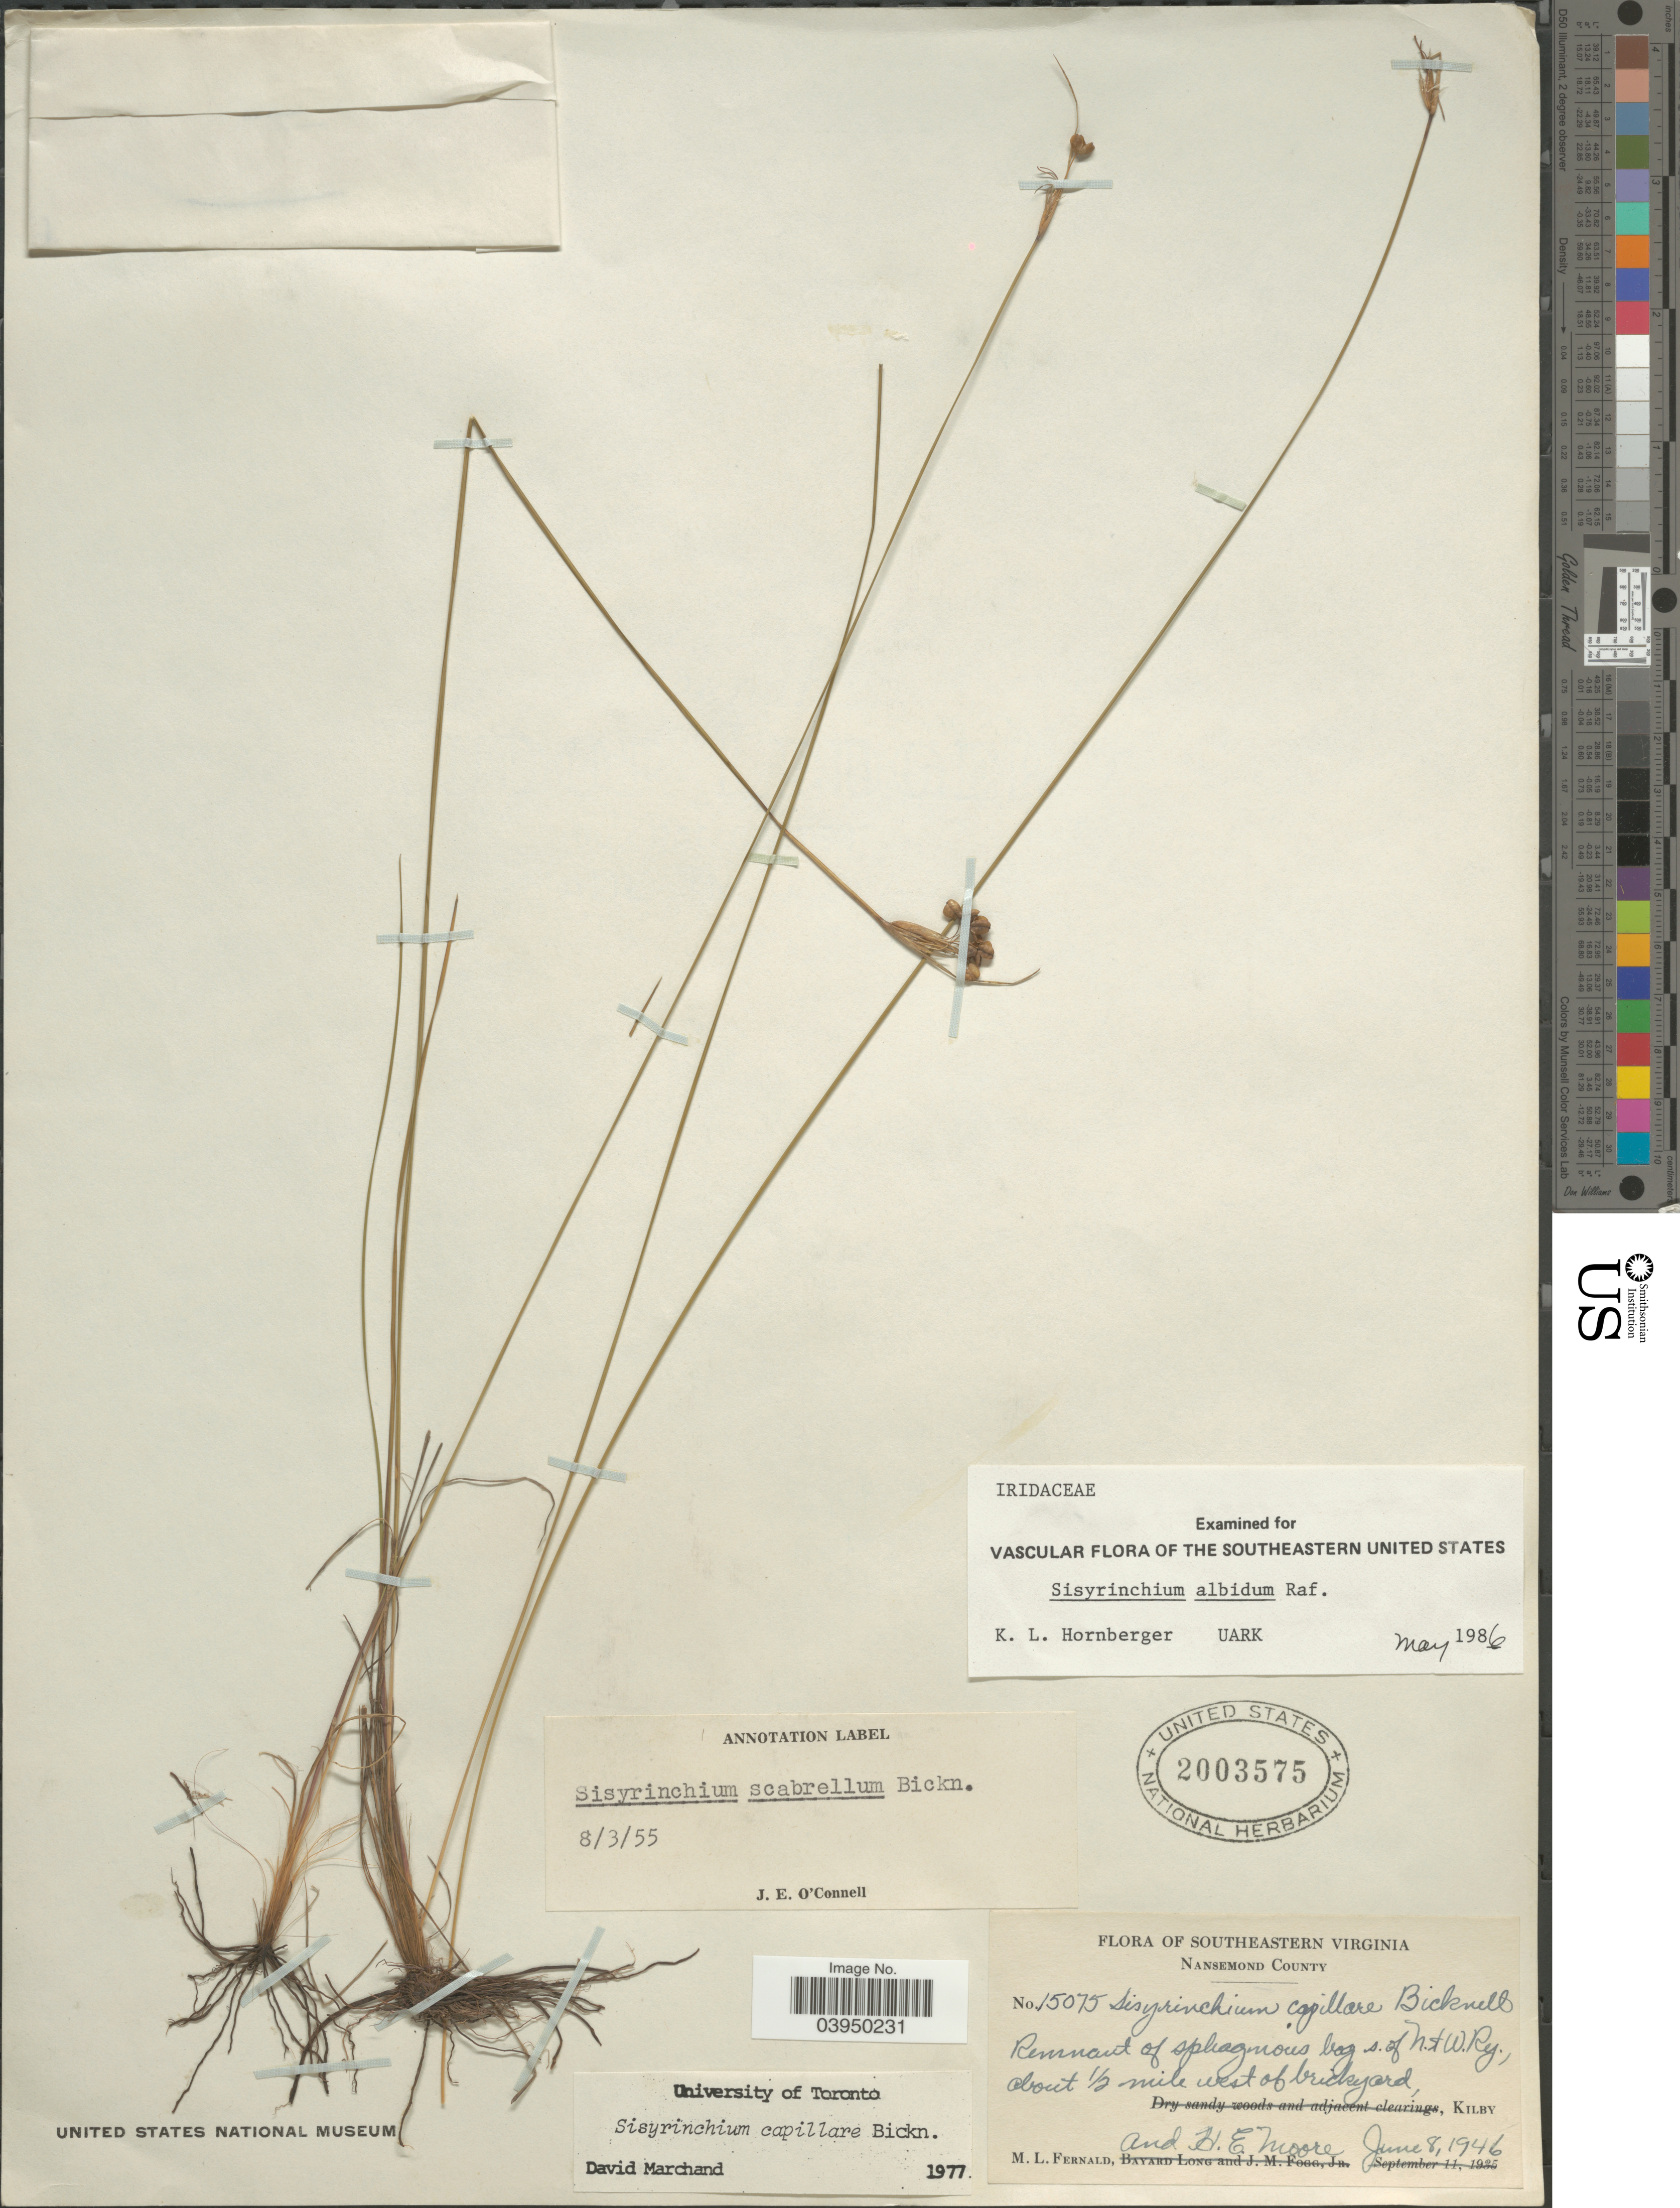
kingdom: Plantae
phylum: Tracheophyta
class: Liliopsida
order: Asparagales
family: Iridaceae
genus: Sisyrinchium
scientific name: Sisyrinchium albidum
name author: Raf.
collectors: M. L. Fernald & H. Moore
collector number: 15075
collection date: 1946-06-08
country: United States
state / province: Virginia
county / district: City of Suffolk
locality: Southeastern Virginia. Nansemond County. Bog s. of N. St W. Rez., about ½ mile west of brickyard, Kilby.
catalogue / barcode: US 2003575